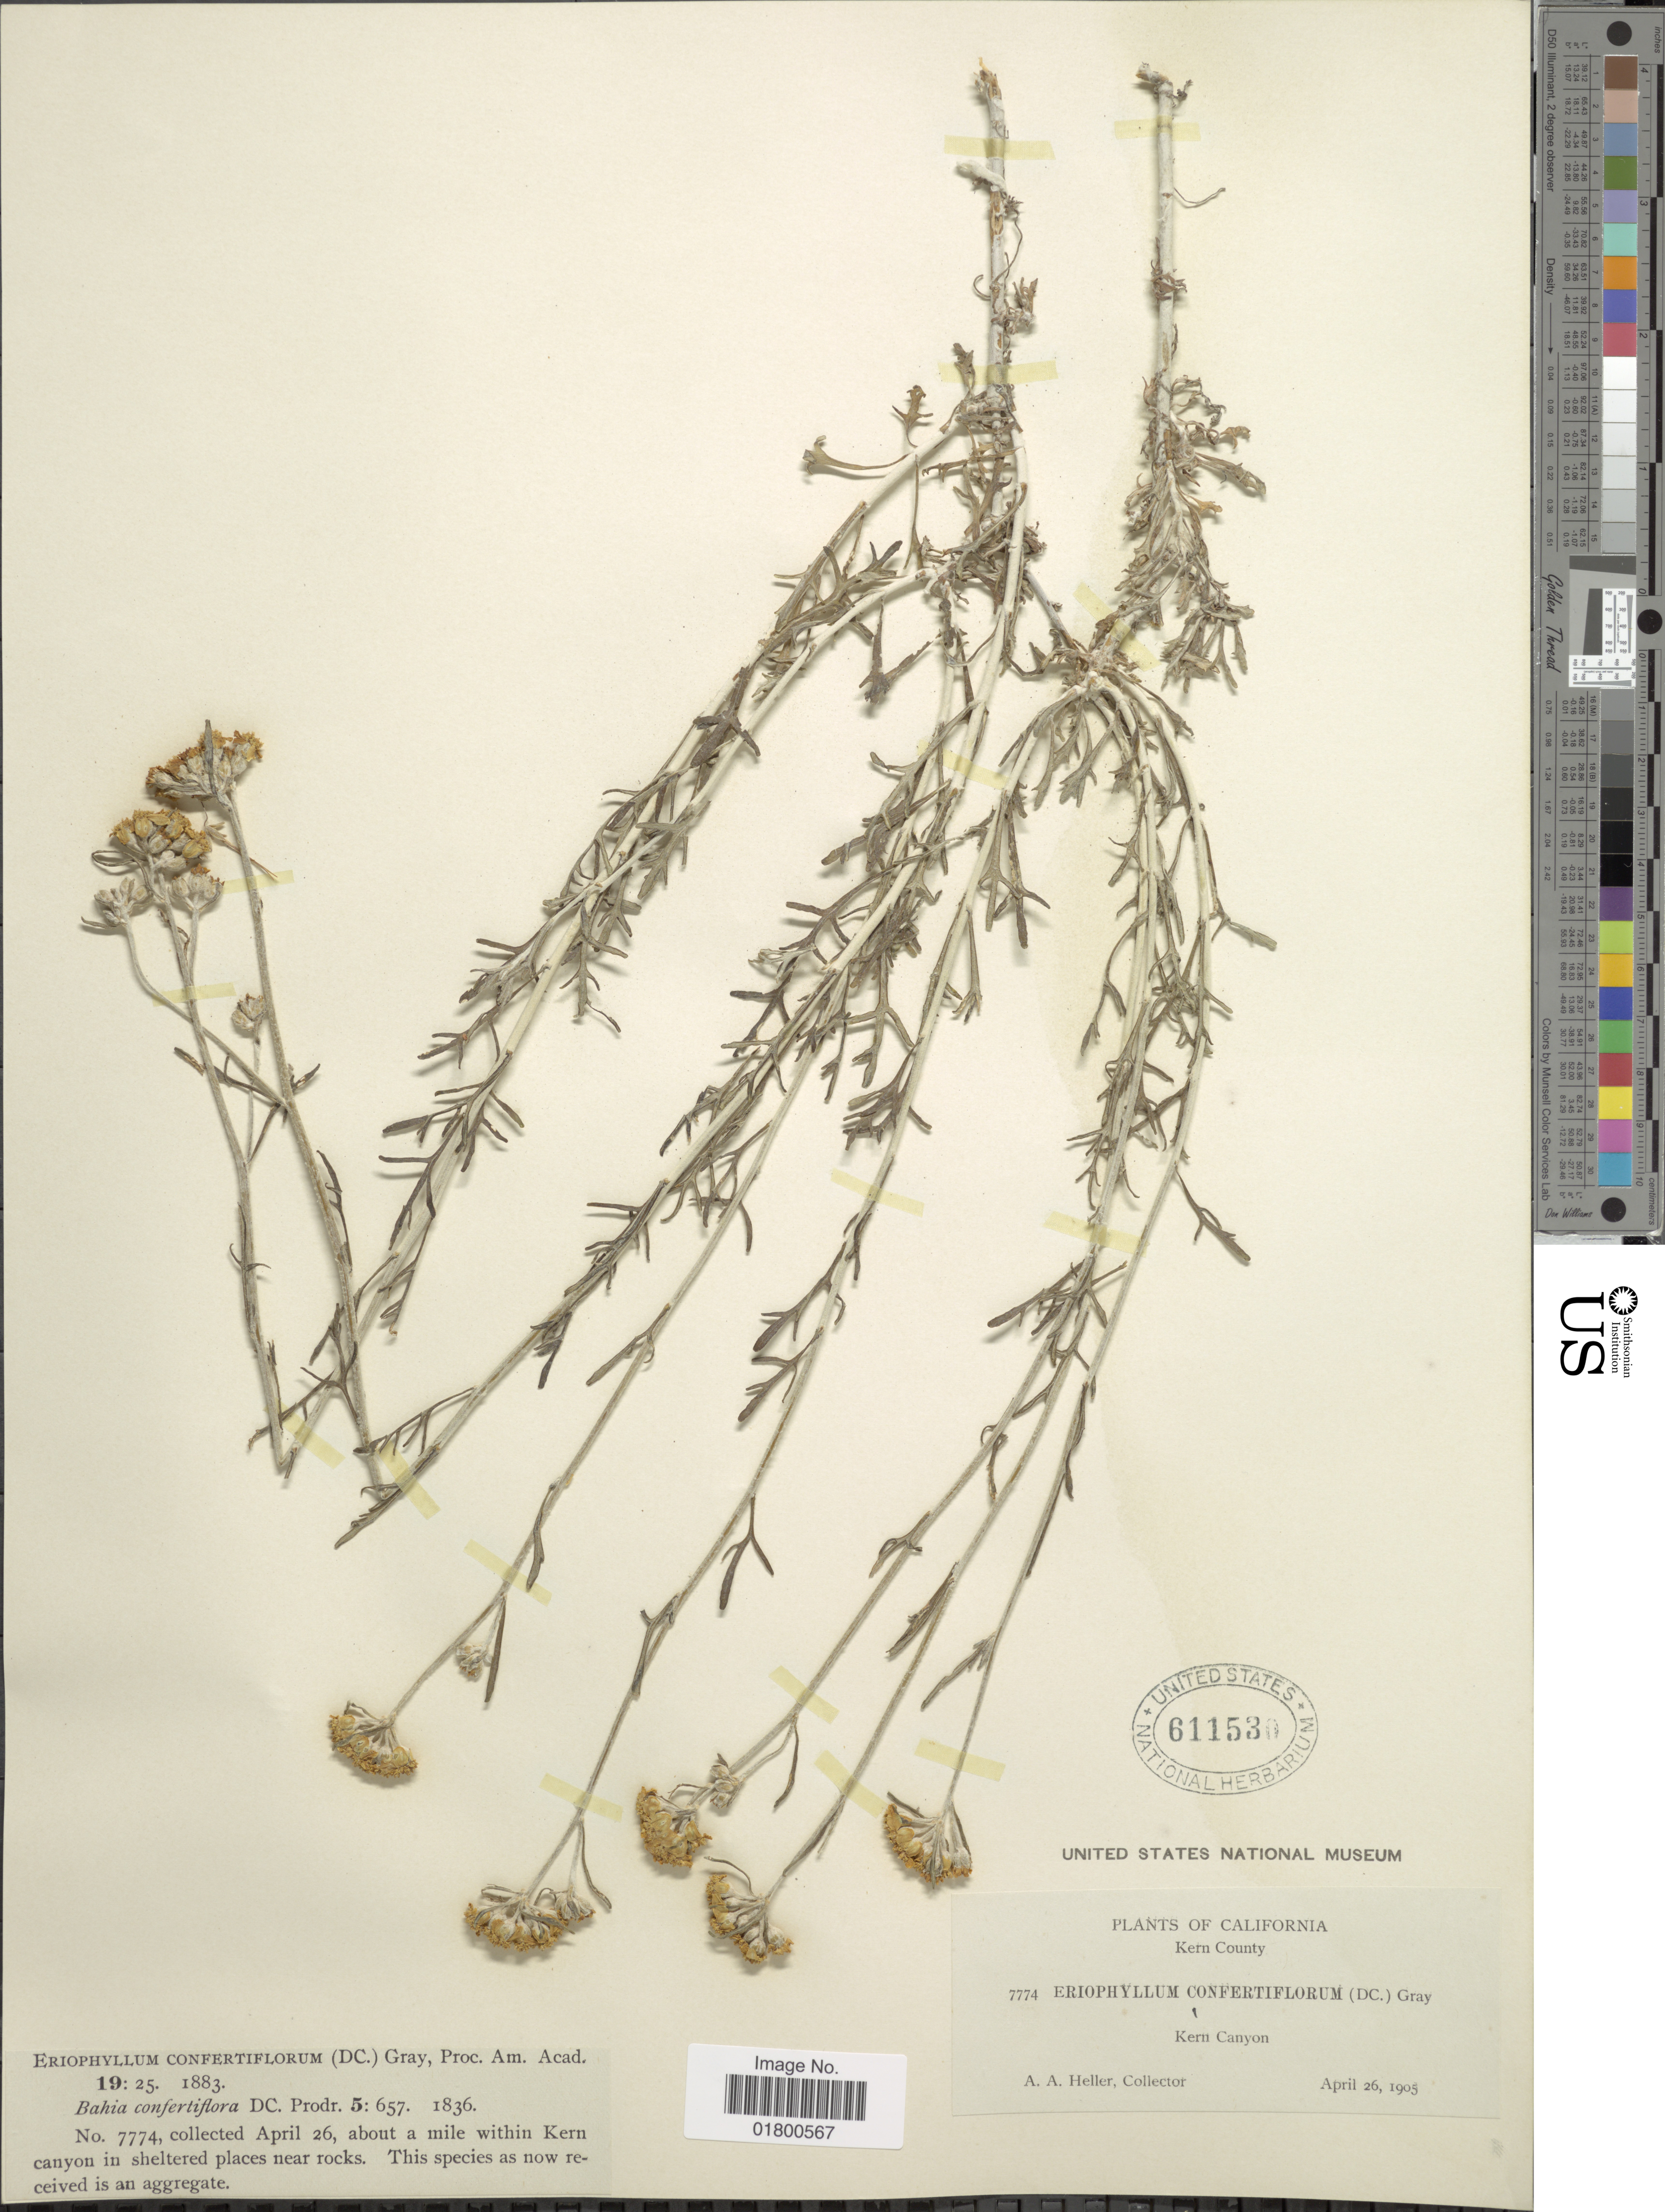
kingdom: Plantae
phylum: Tracheophyta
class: Magnoliopsida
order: Asterales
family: Asteraceae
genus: Eriophyllum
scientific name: Eriophyllum tenuifolium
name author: (DC.) Rydb.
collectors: A. A. Heller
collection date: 1905-04-26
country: United States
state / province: California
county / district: Kern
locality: Kern County, Kern Canyon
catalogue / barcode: US 611530